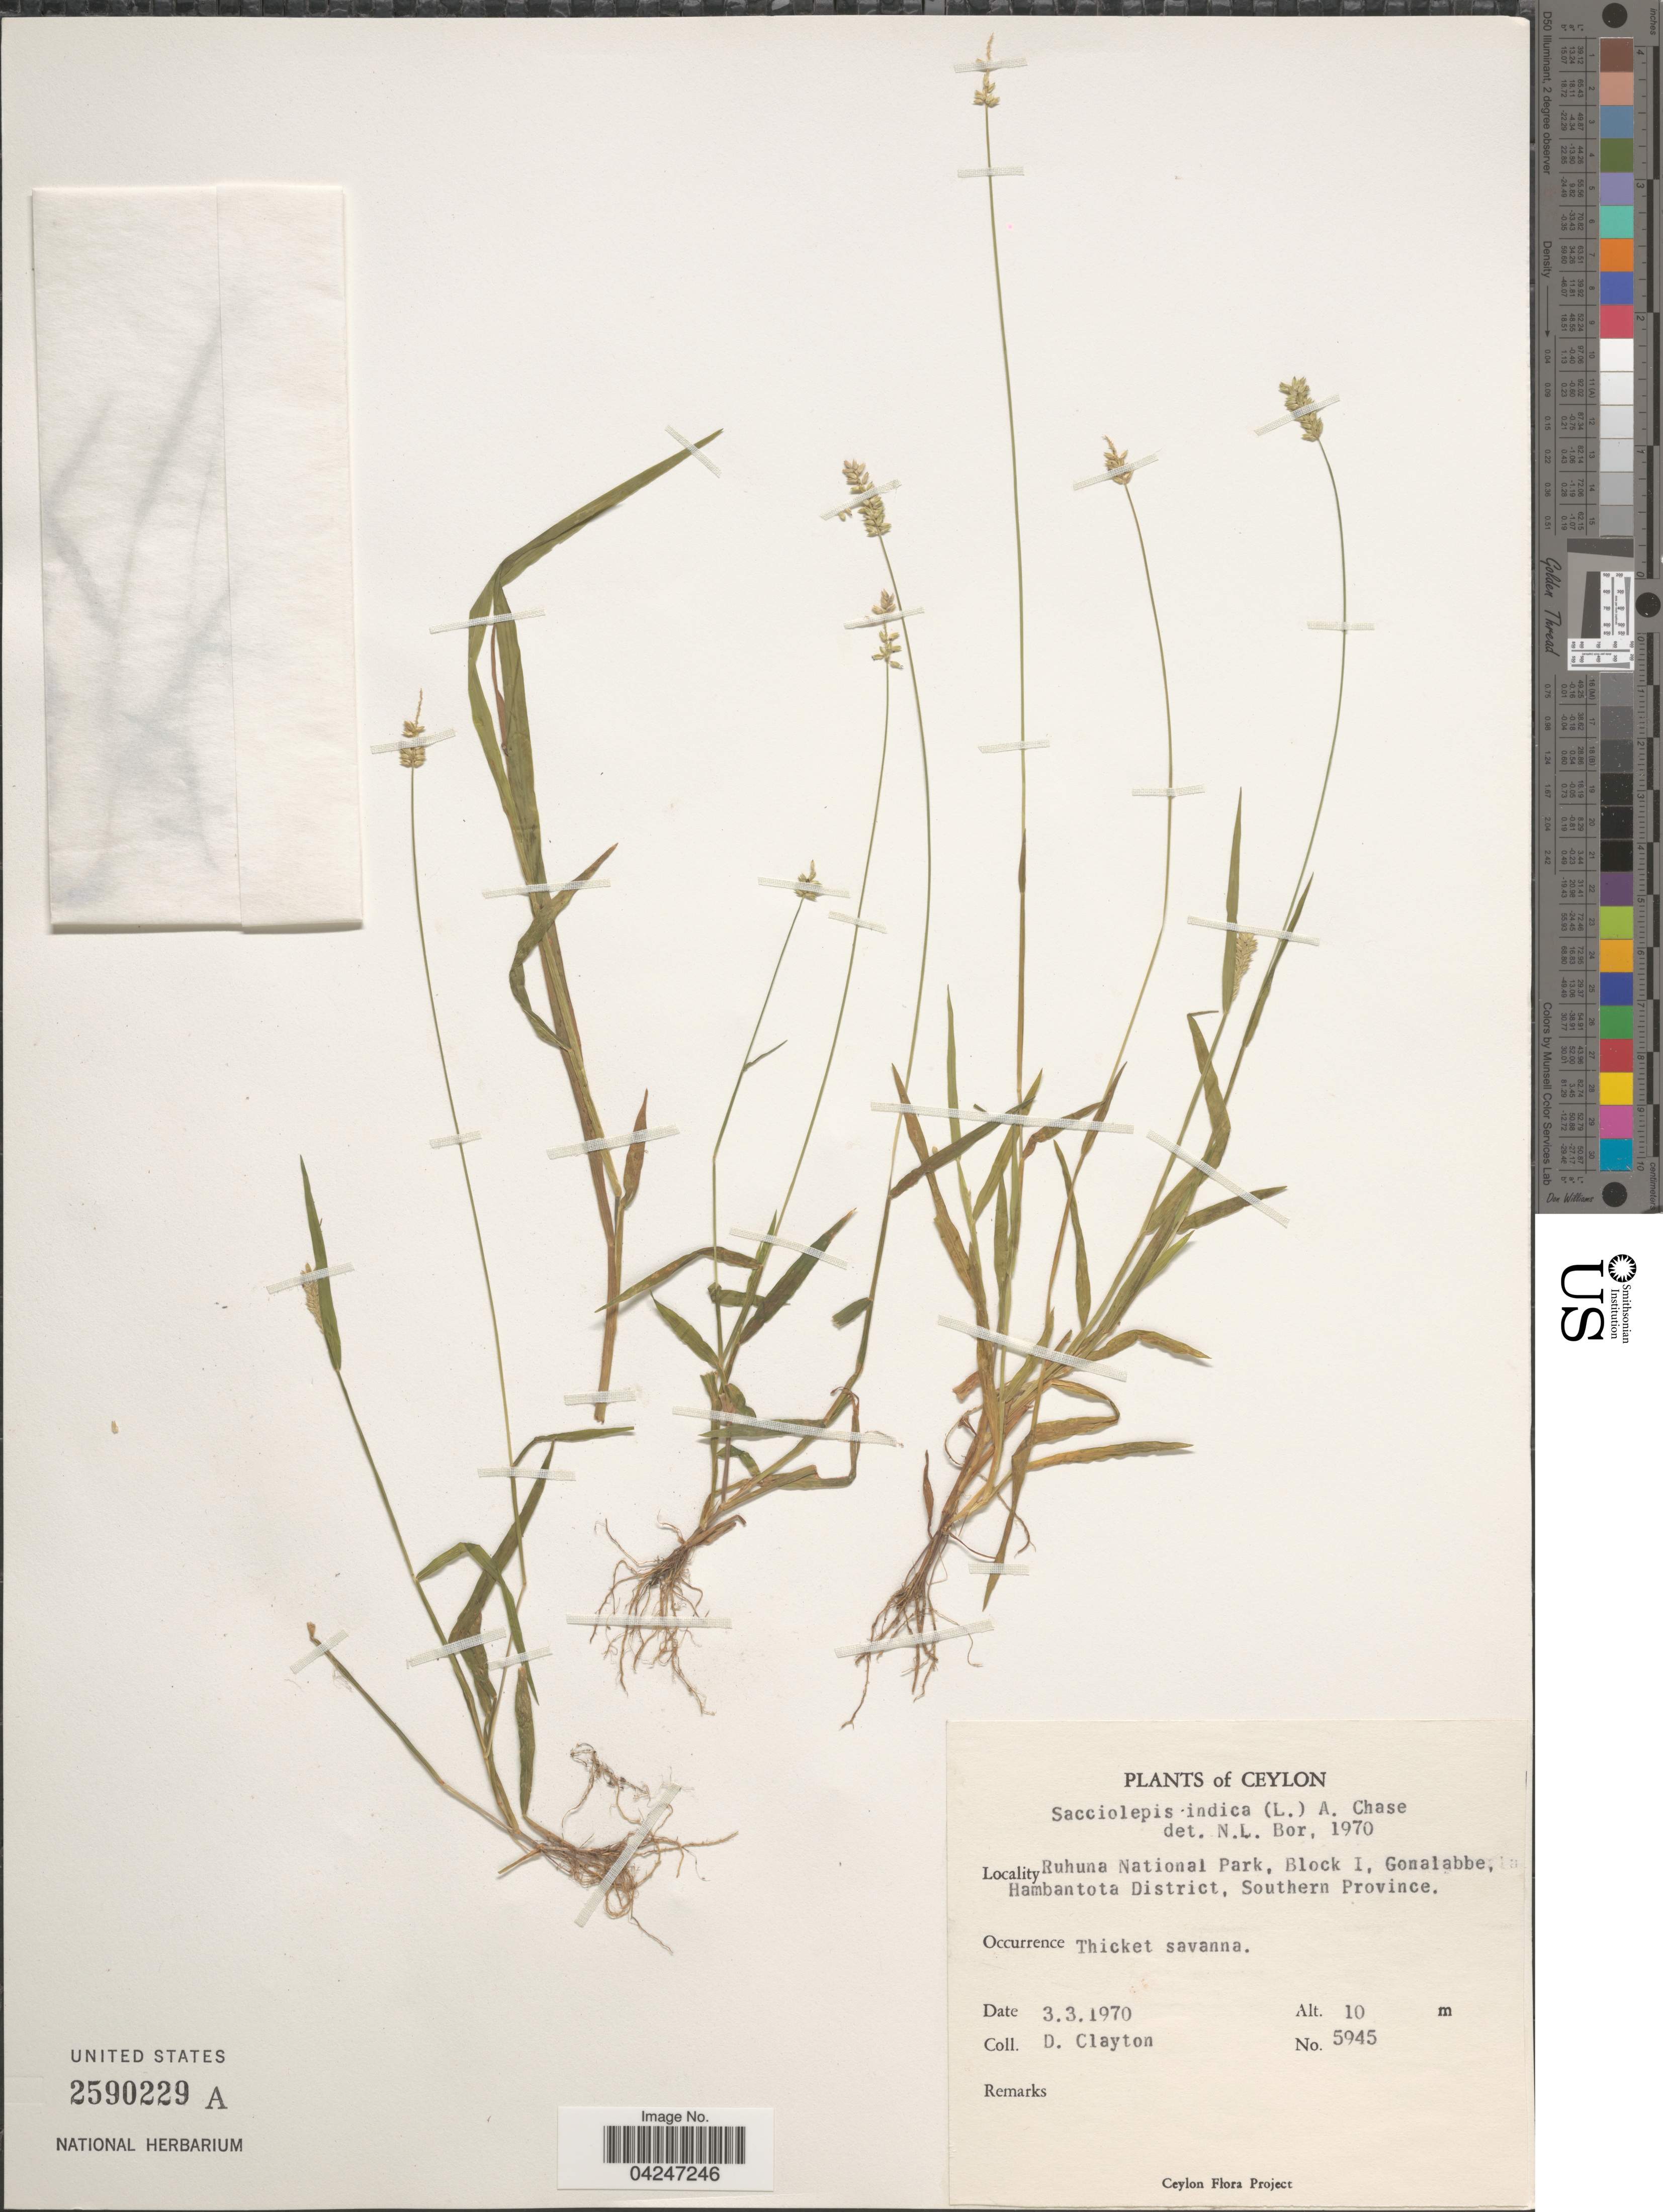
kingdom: Plantae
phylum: Tracheophyta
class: Liliopsida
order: Poales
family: Poaceae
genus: Sacciolepis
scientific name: Sacciolepis indica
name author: (L.) Chase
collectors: D. Clayton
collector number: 5945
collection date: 1970-03-03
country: Sri Lanka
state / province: Southern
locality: Ceylon. Ruhuna National Park, Block I, Gonalabbe, Hambantota District.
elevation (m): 10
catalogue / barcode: US 2590229A